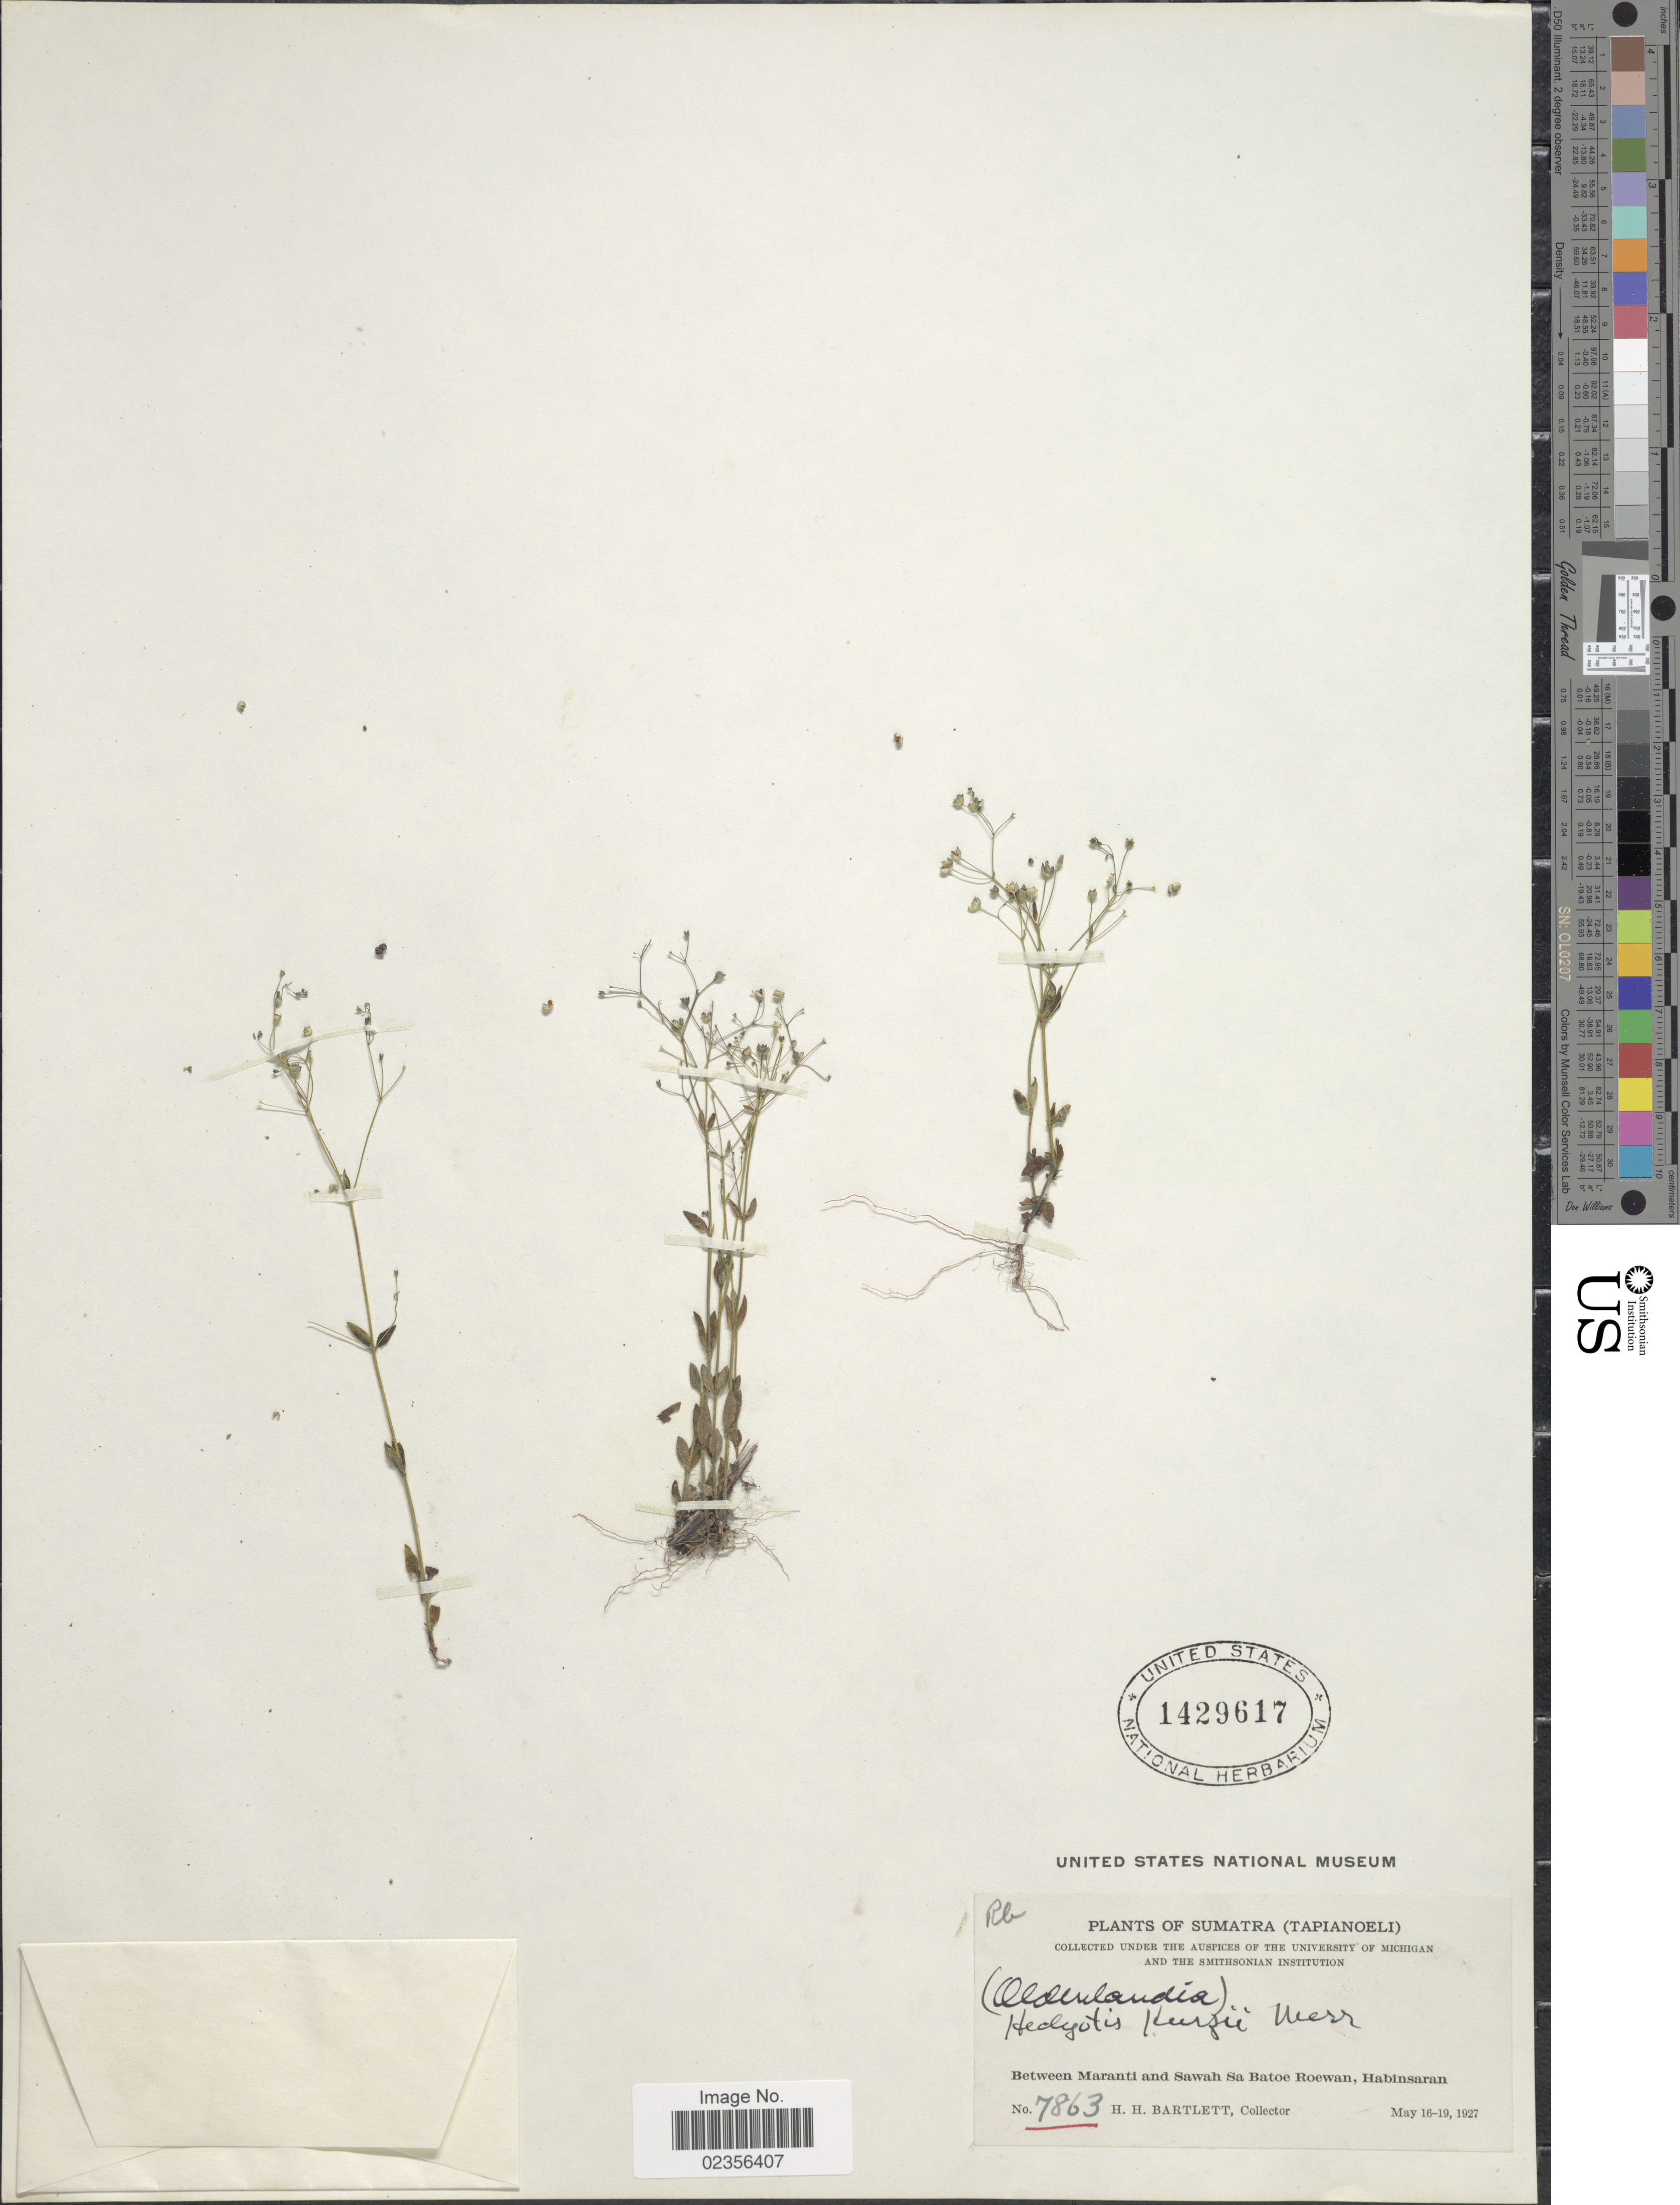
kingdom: Plantae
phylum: Tracheophyta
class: Magnoliopsida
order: Gentianales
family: Rubiaceae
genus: Hedyotis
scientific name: Hedyotis kurzii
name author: Merr.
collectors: H. H. Bartlett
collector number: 7863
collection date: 1927-05-16/1927-05-19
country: Indonesia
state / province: Sumatra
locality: Sumatra (Tapianoeli) Between Maranti and Sawah Sa Batoe Roewan, Habinsaran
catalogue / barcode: US 1429617